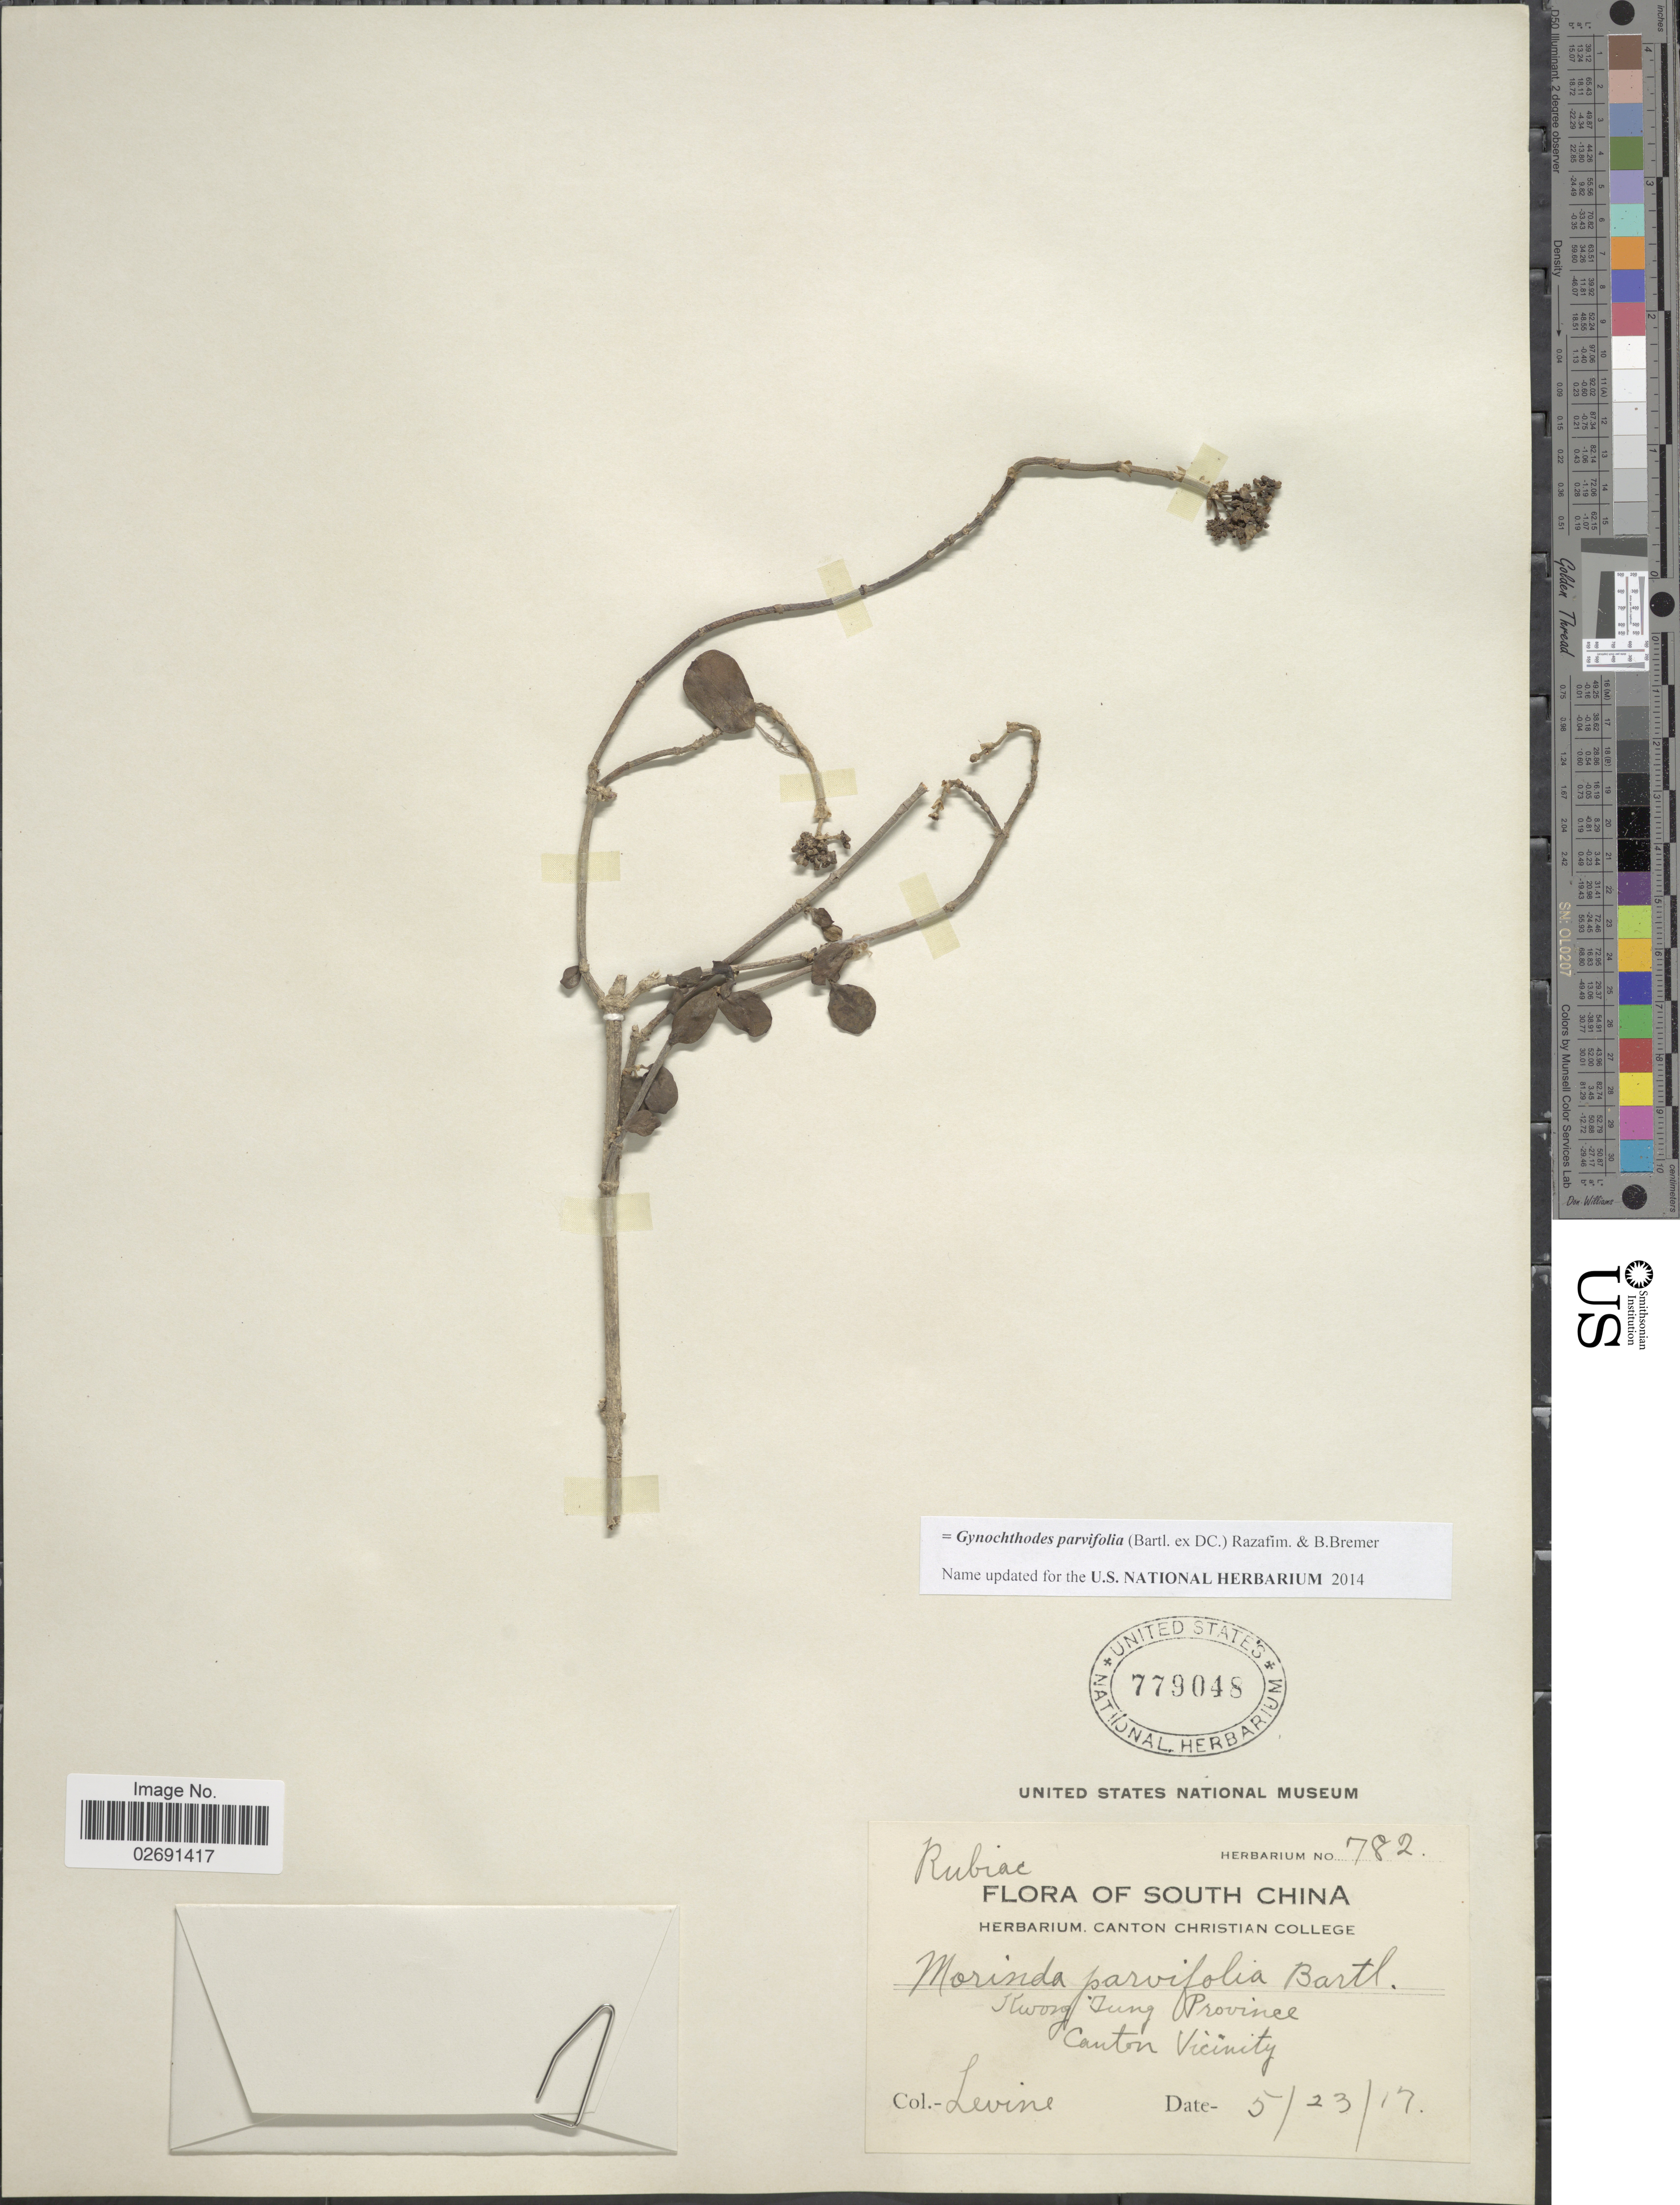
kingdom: Plantae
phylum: Tracheophyta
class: Magnoliopsida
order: Gentianales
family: Rubiaceae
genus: Gynochthodes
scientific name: Gynochthodes parvifolia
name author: (Bartl. ex DC.) Razafim. & B. Bremer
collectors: -. Levine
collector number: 782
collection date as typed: Transcribed d/m/y: 23/5/17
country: China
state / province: Guangdong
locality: South China, Kwong Tung Province, Canton Vicinity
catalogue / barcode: US 779048